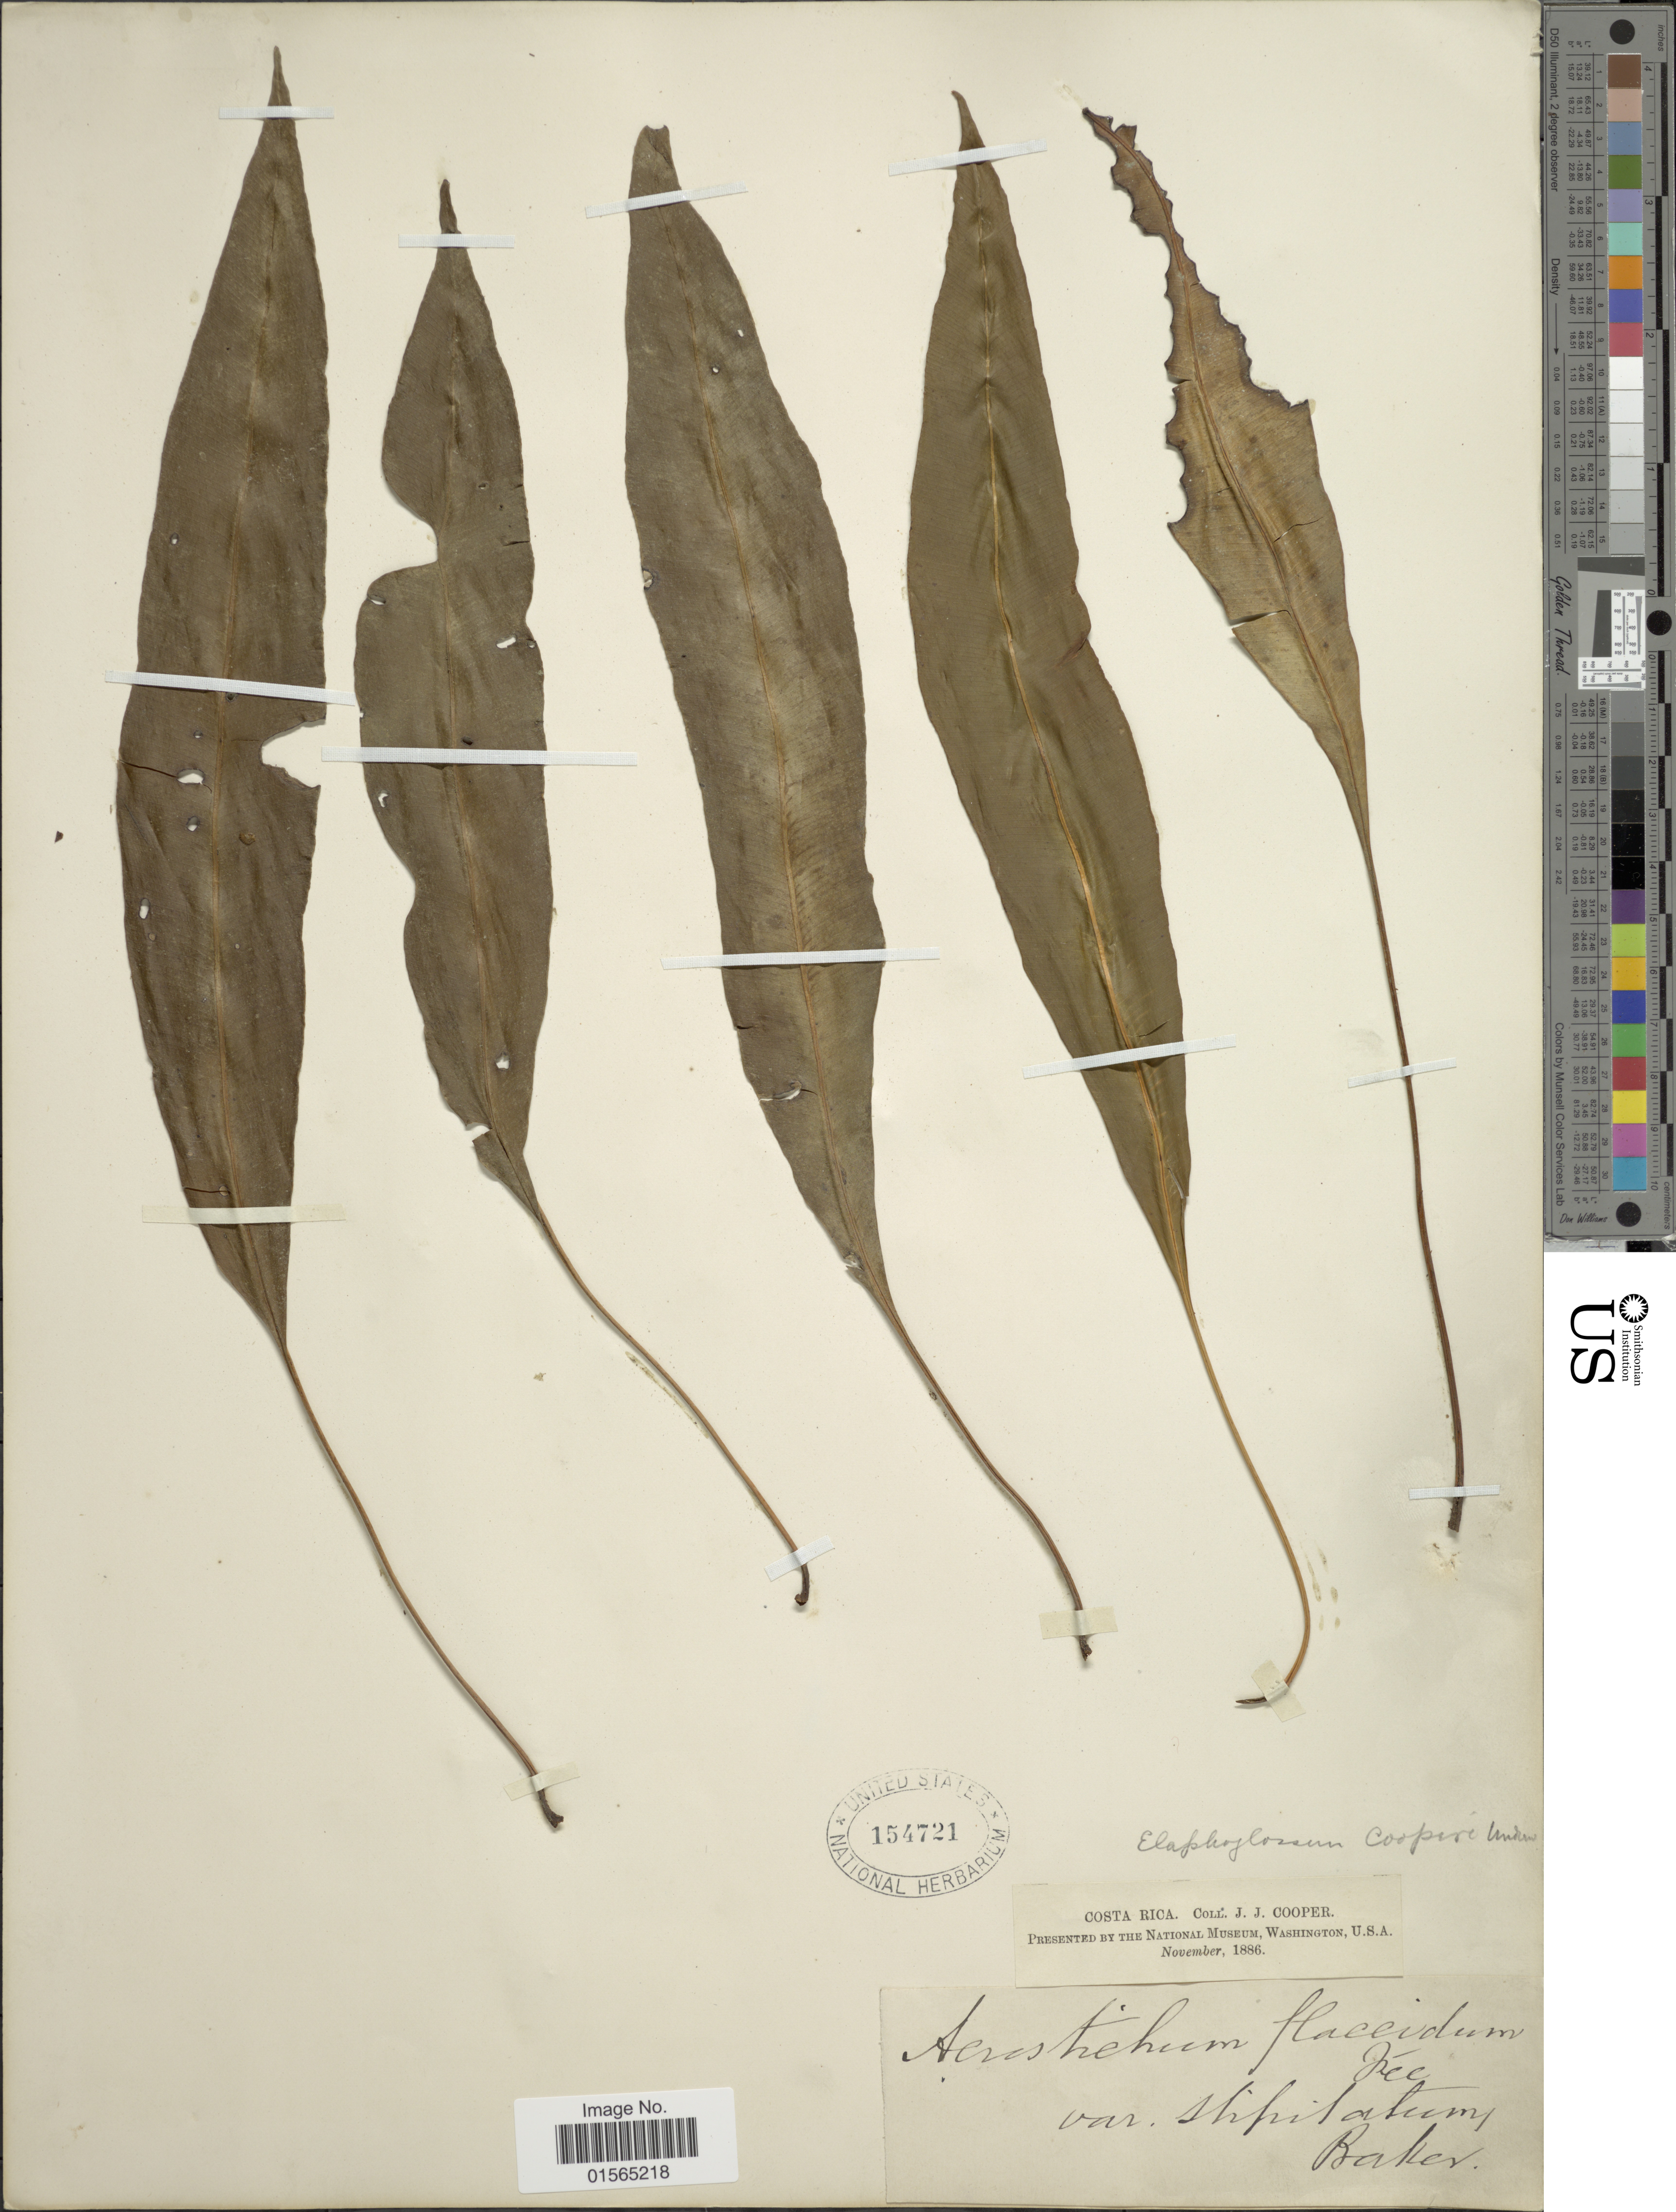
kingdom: Plantae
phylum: Tracheophyta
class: Polypodiopsida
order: Polypodiales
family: Dryopteridaceae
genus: Elaphoglossum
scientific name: Elaphoglossum sp.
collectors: J. J. Cooper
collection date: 1886-11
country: Costa Rica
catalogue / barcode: US 15721